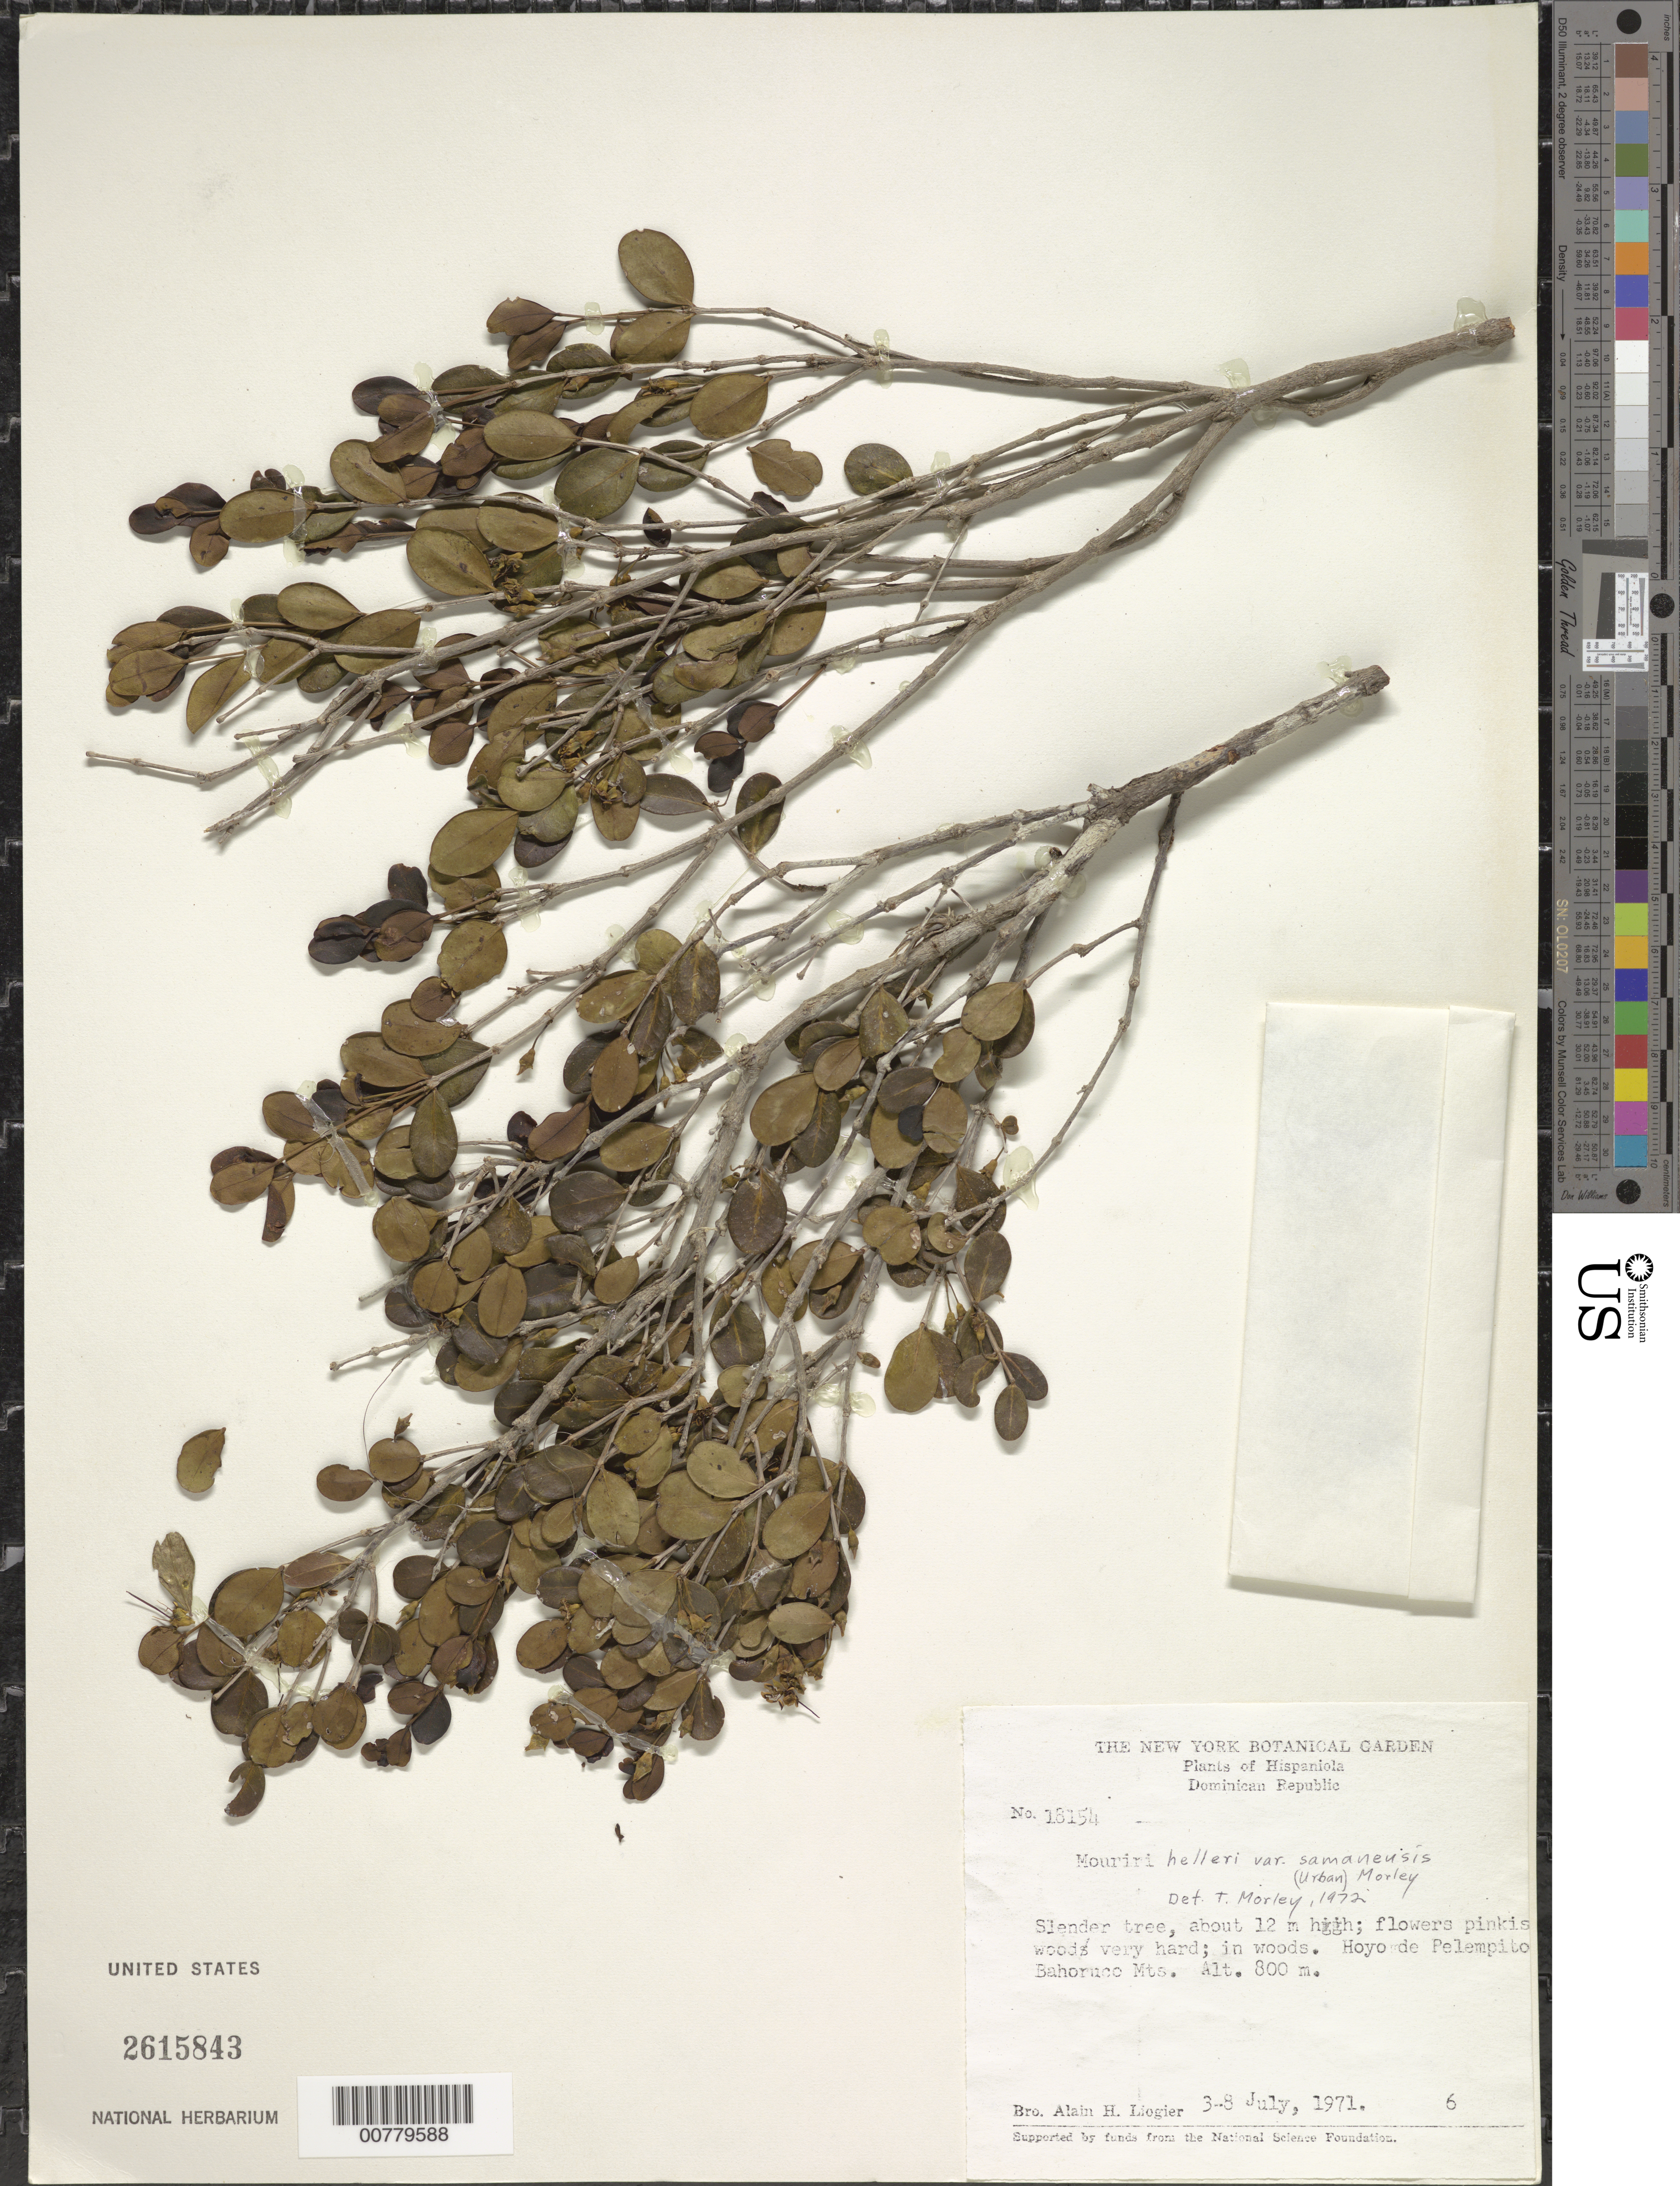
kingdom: Plantae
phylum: Tracheophyta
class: Magnoliopsida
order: Myrtales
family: Melastomataceae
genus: Mouriri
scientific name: Mouriri helleri var. samanensis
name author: (Urb.) Morley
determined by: Morley, T.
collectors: A. H. Liogier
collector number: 18154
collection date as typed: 03 Jul 1971 to 08 Jul 1971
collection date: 1971-07-03/1971-07-08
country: Dominican Republic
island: Hispaniola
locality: Bahoruco Mts., Hoyo de Pelempito.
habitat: In woods.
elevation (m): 800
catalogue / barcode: US 2615843